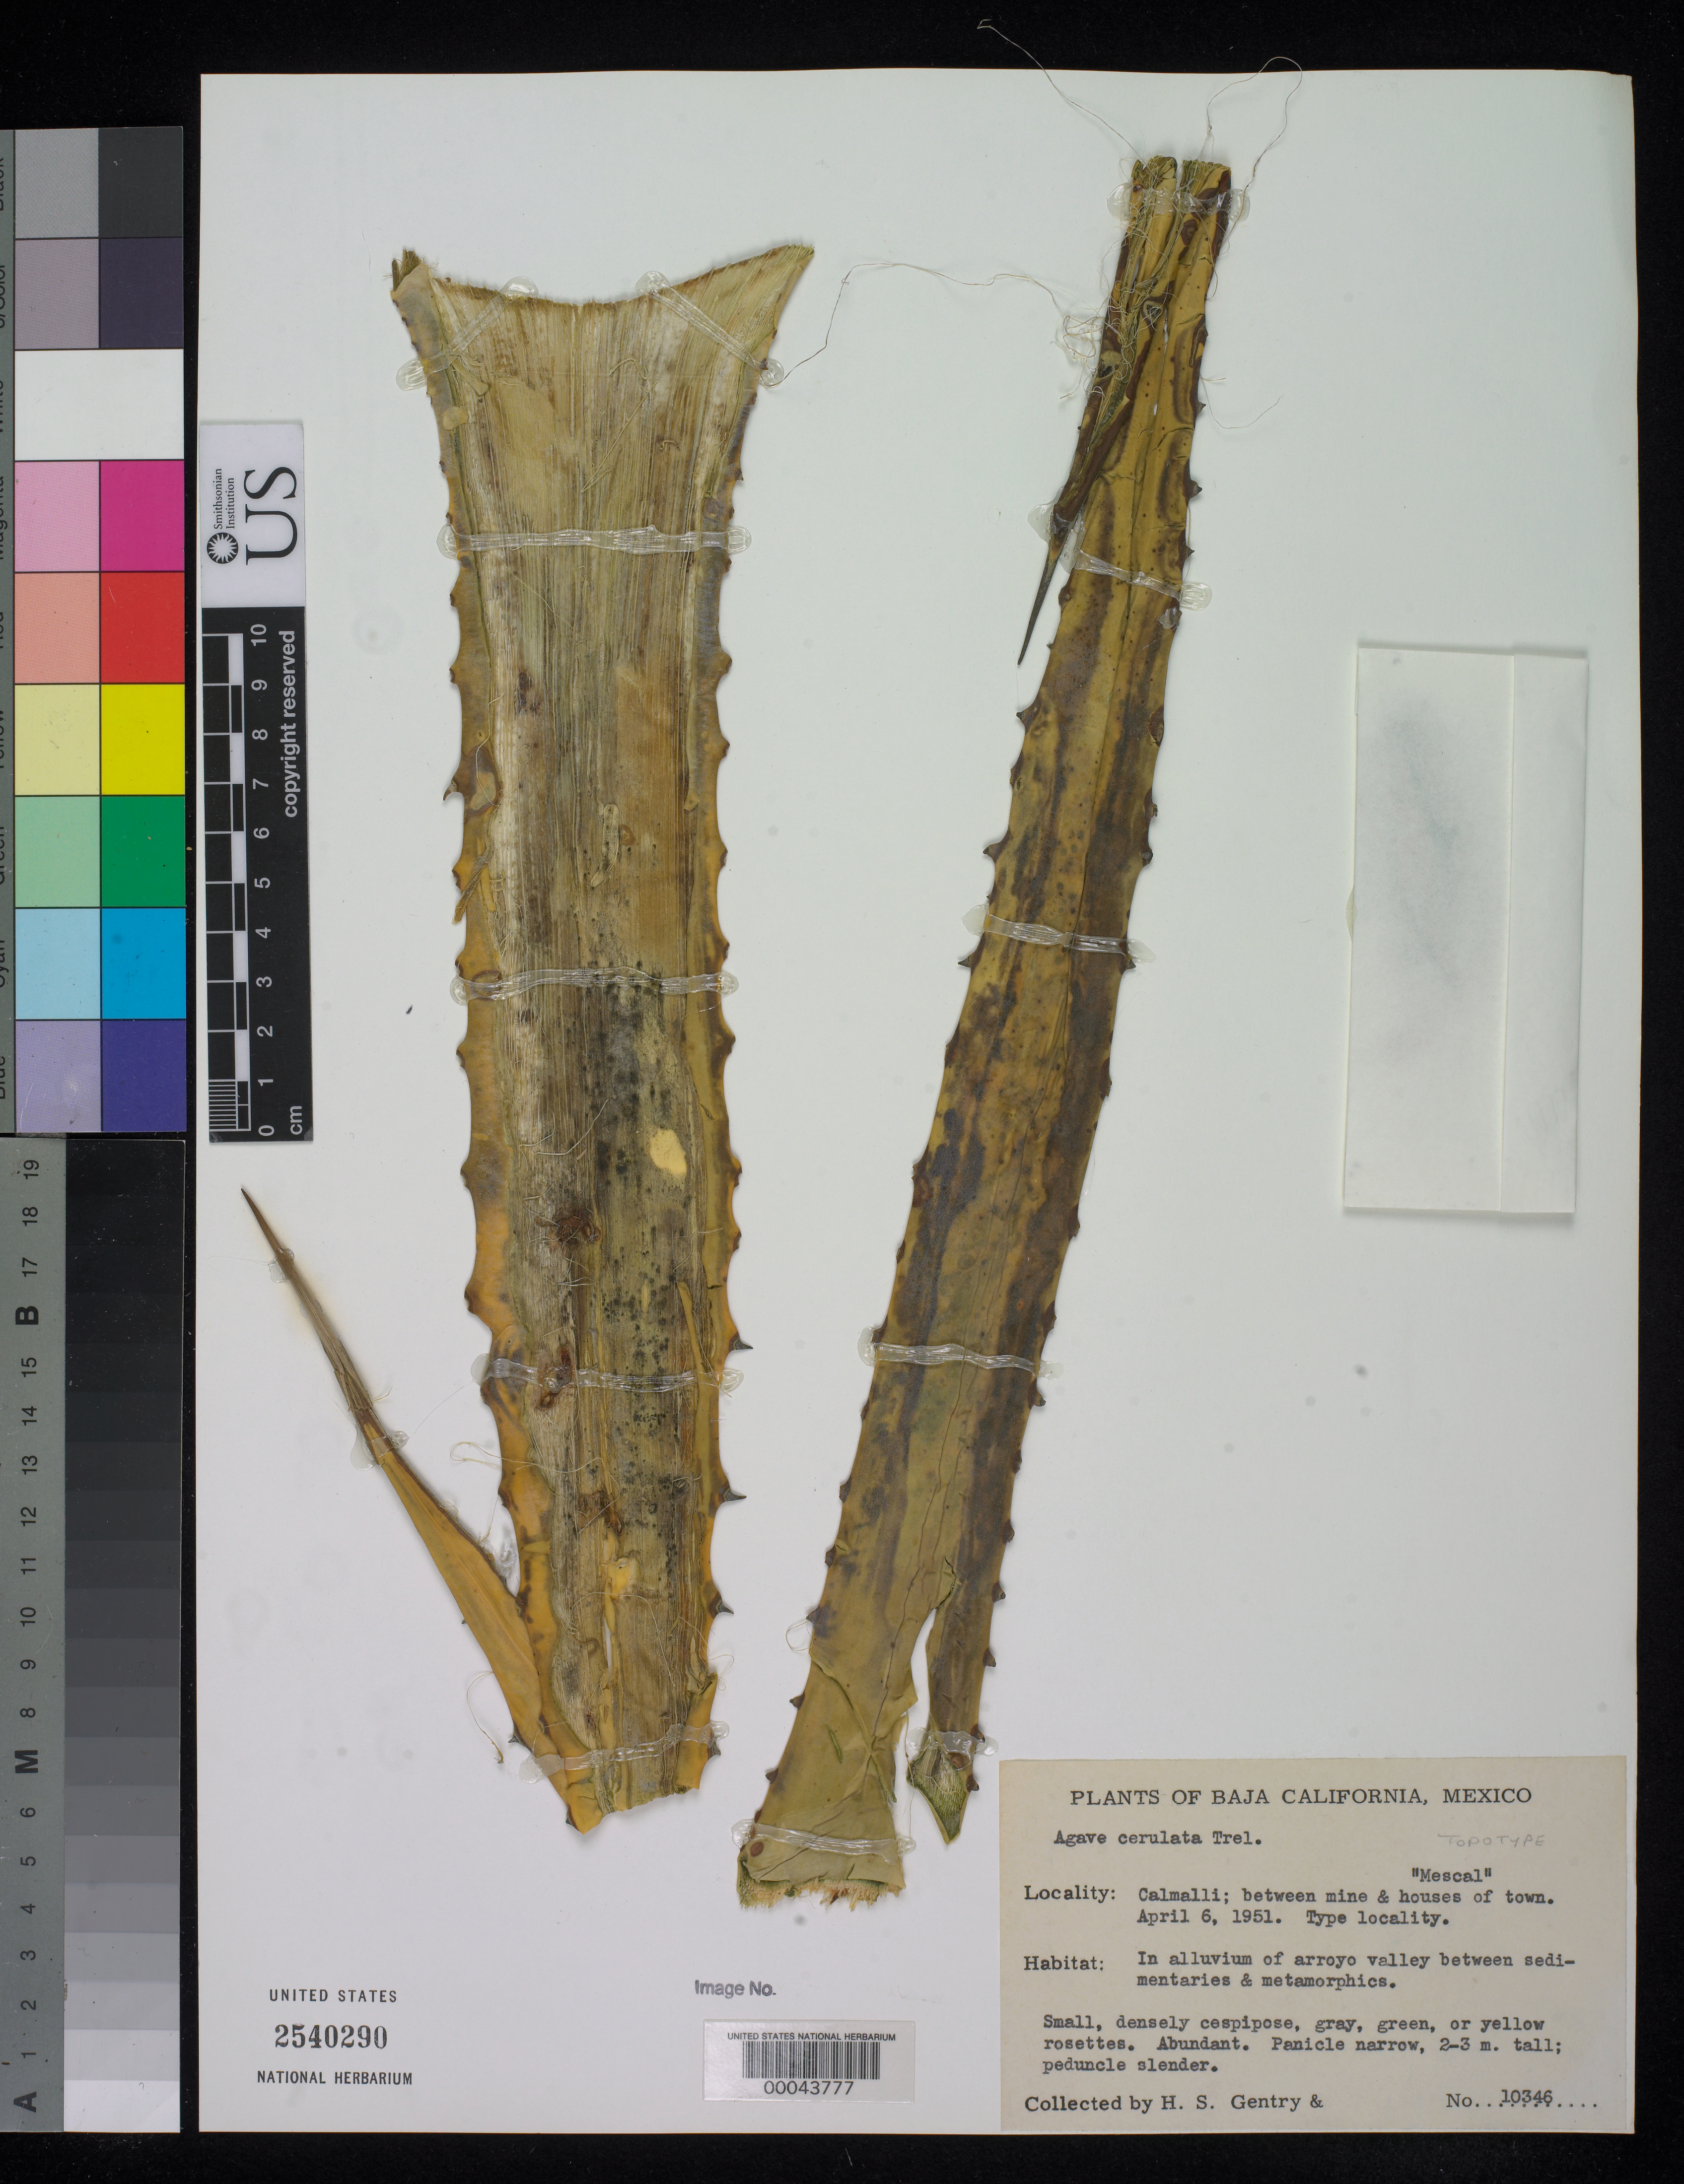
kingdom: Plantae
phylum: Tracheophyta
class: Liliopsida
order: Asparagales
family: Asparagaceae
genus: Agave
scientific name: Agave cerulata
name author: Trel.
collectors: H. S. Gentry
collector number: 10346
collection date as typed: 06 Apr 1951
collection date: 1951-04-06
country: Mexico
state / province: Baja California Norte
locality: Calmalli; between mine and houses of town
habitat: Alluvium of arroyo valley between sedimentaries & metamorphics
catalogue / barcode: US 2540290